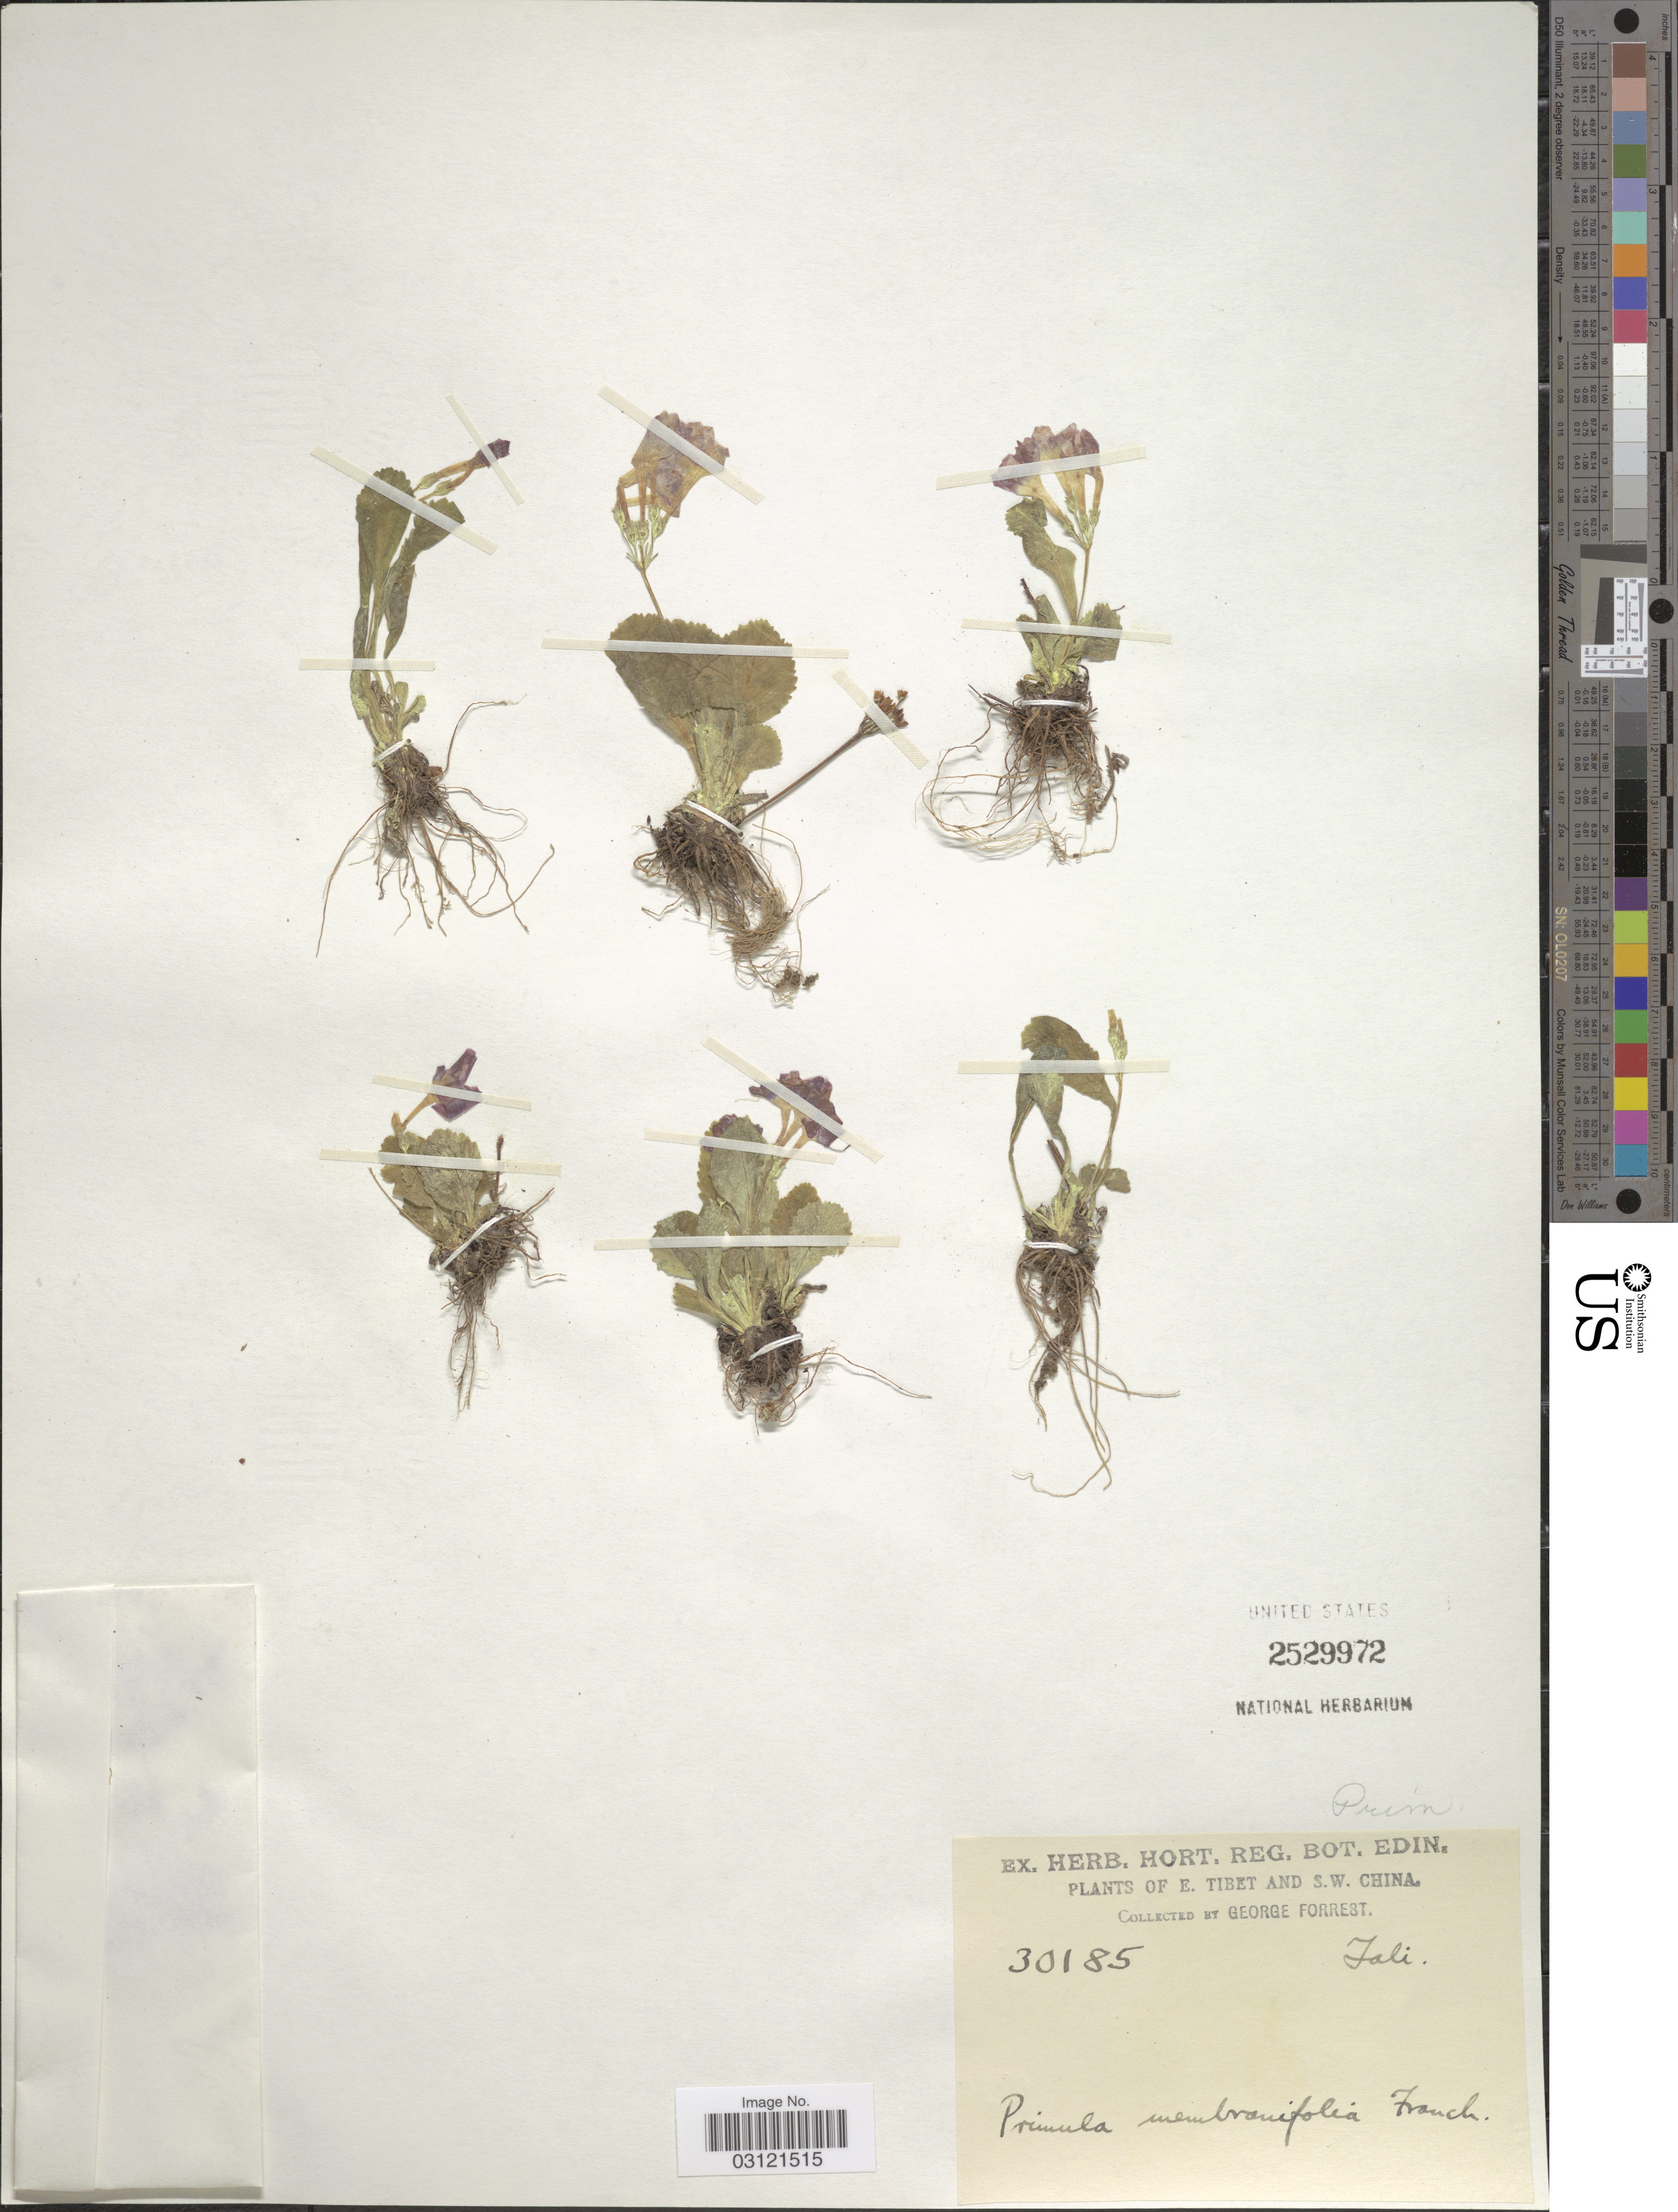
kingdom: Plantae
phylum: Tracheophyta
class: Magnoliopsida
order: Ericales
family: Primulaceae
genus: Primula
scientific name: Primula membranifolia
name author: Franch.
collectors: G. Forrest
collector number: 30185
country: China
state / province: Xizang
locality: E. Tibet and S.W. China. Tali.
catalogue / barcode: US 2529972